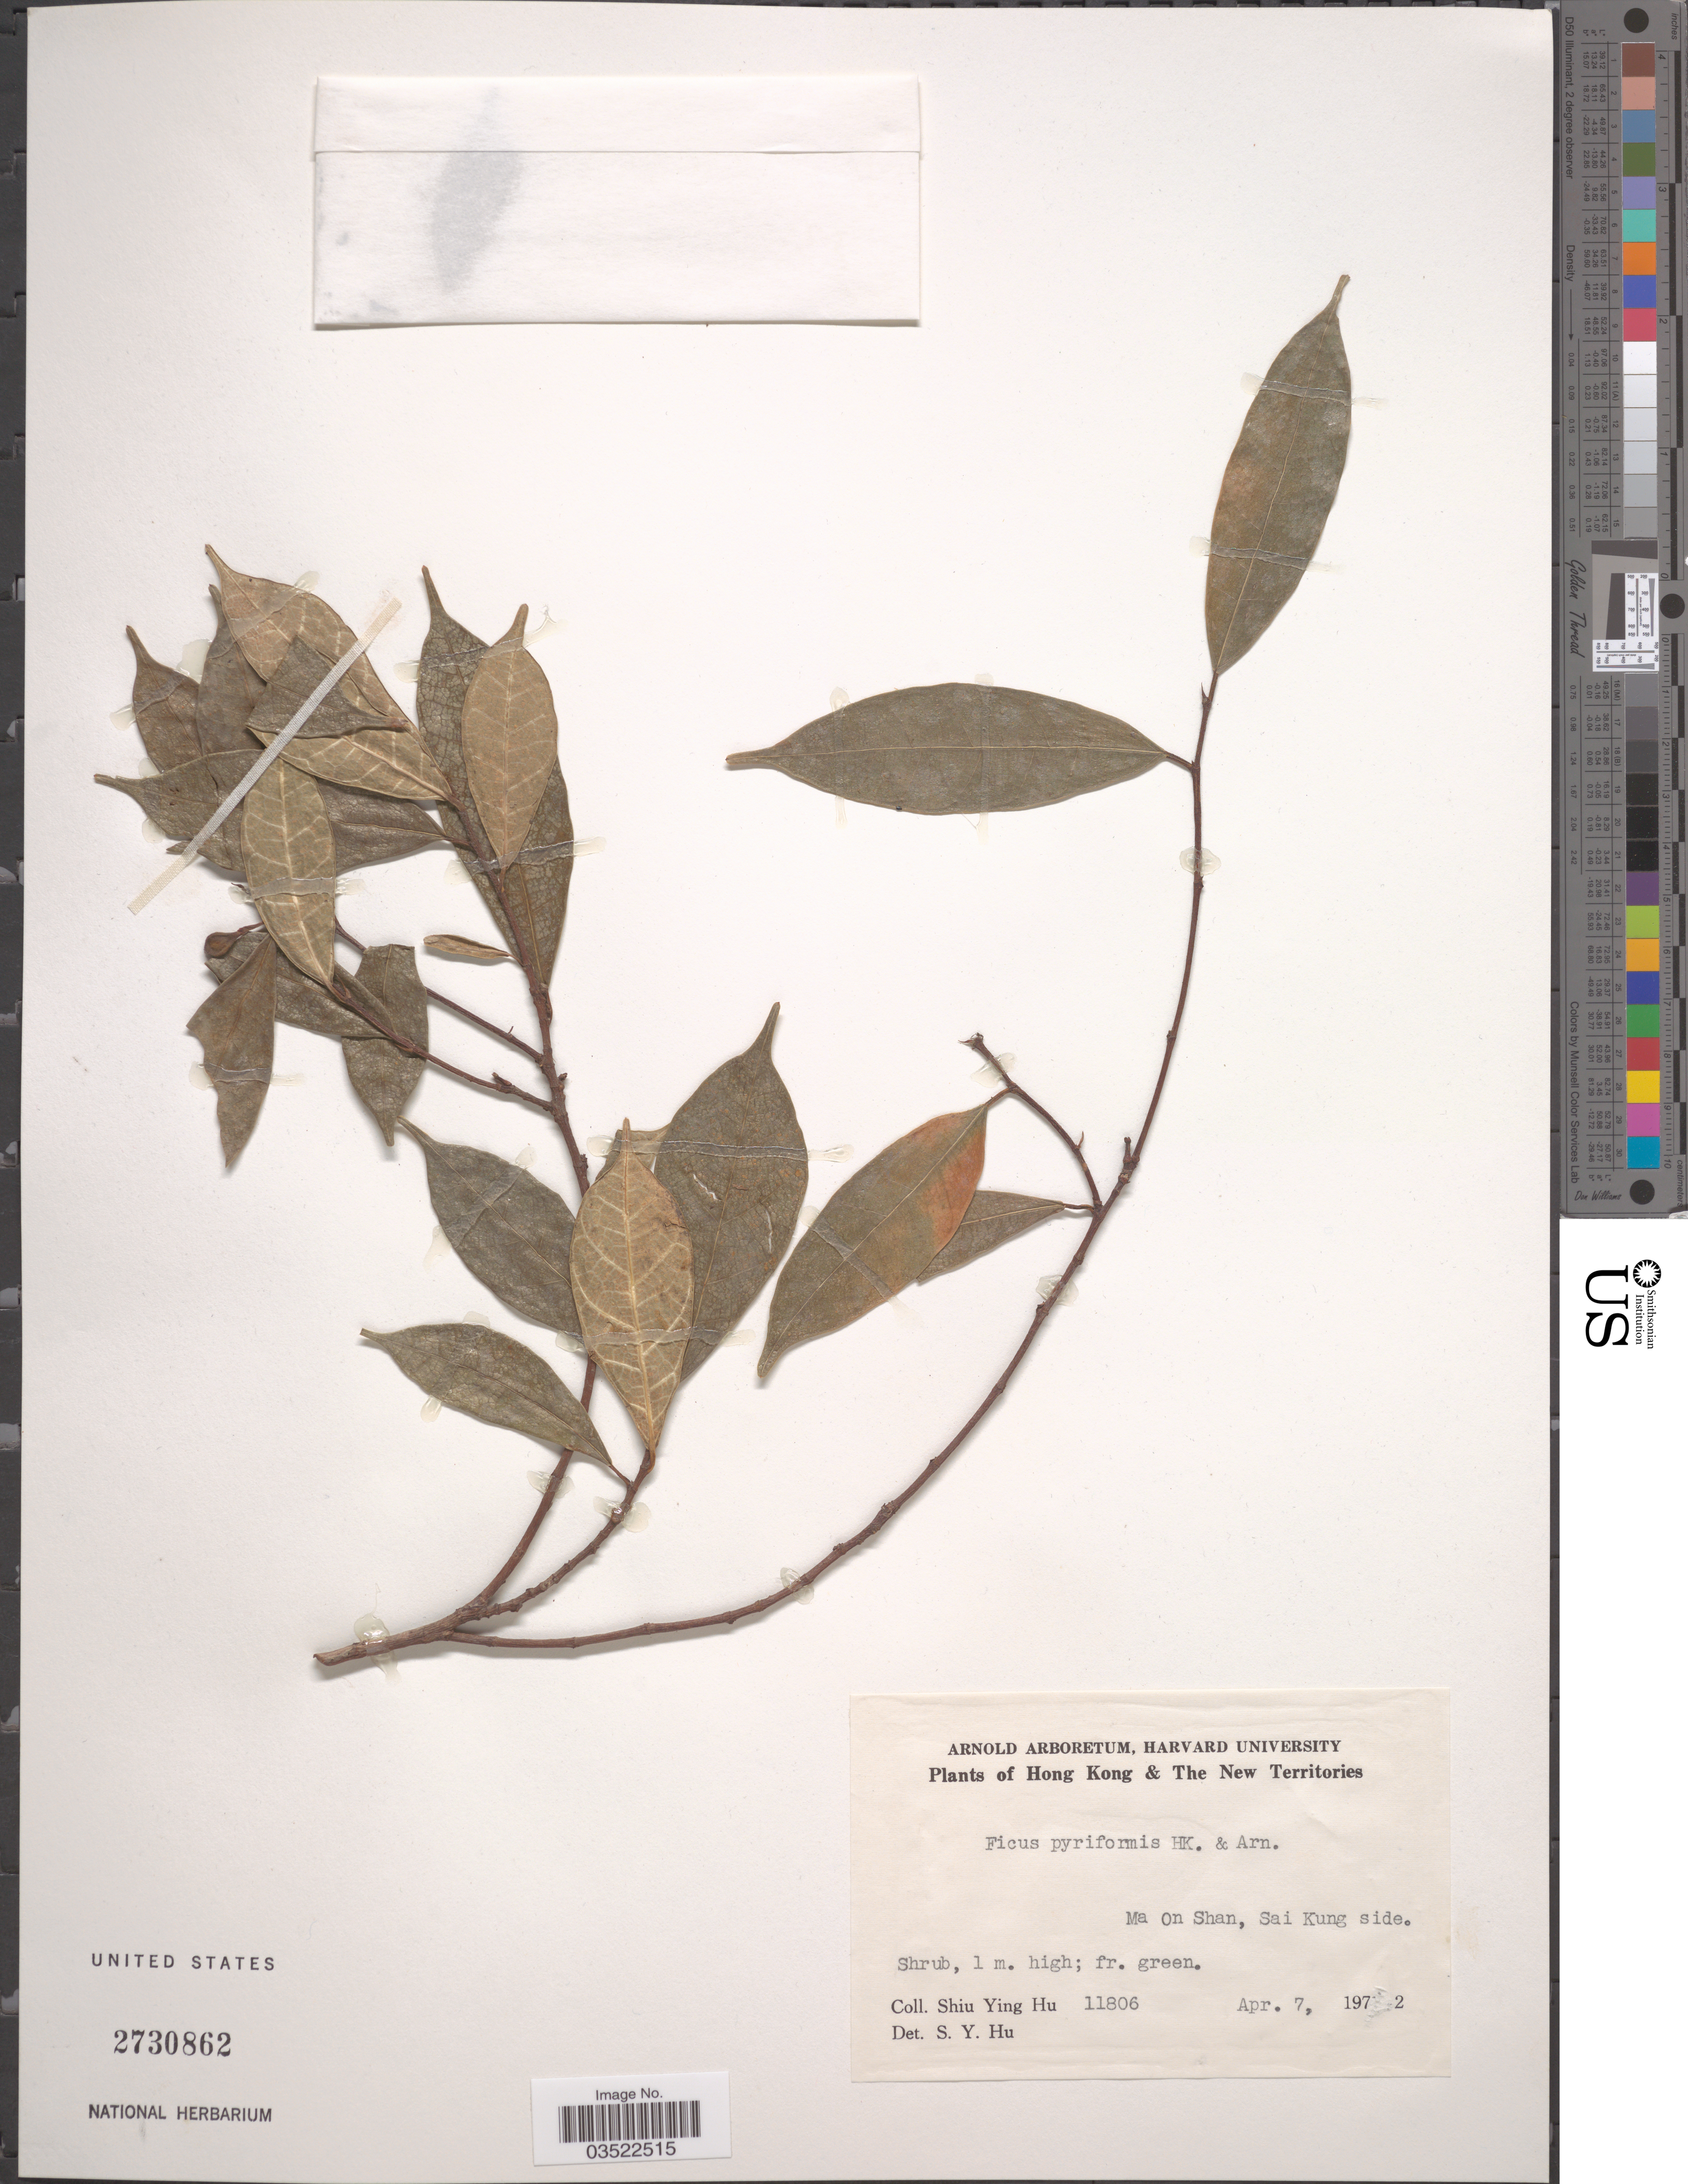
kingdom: Plantae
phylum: Tracheophyta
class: Magnoliopsida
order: Rosales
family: Moraceae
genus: Ficus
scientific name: Ficus pyriformis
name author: Hook. & Arn.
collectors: S. Y. Hu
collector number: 11806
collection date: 1972-04-07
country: China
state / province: Hong Kong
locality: The New Territories. Ma On Shan, Sai Kung side.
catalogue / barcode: US 2730862